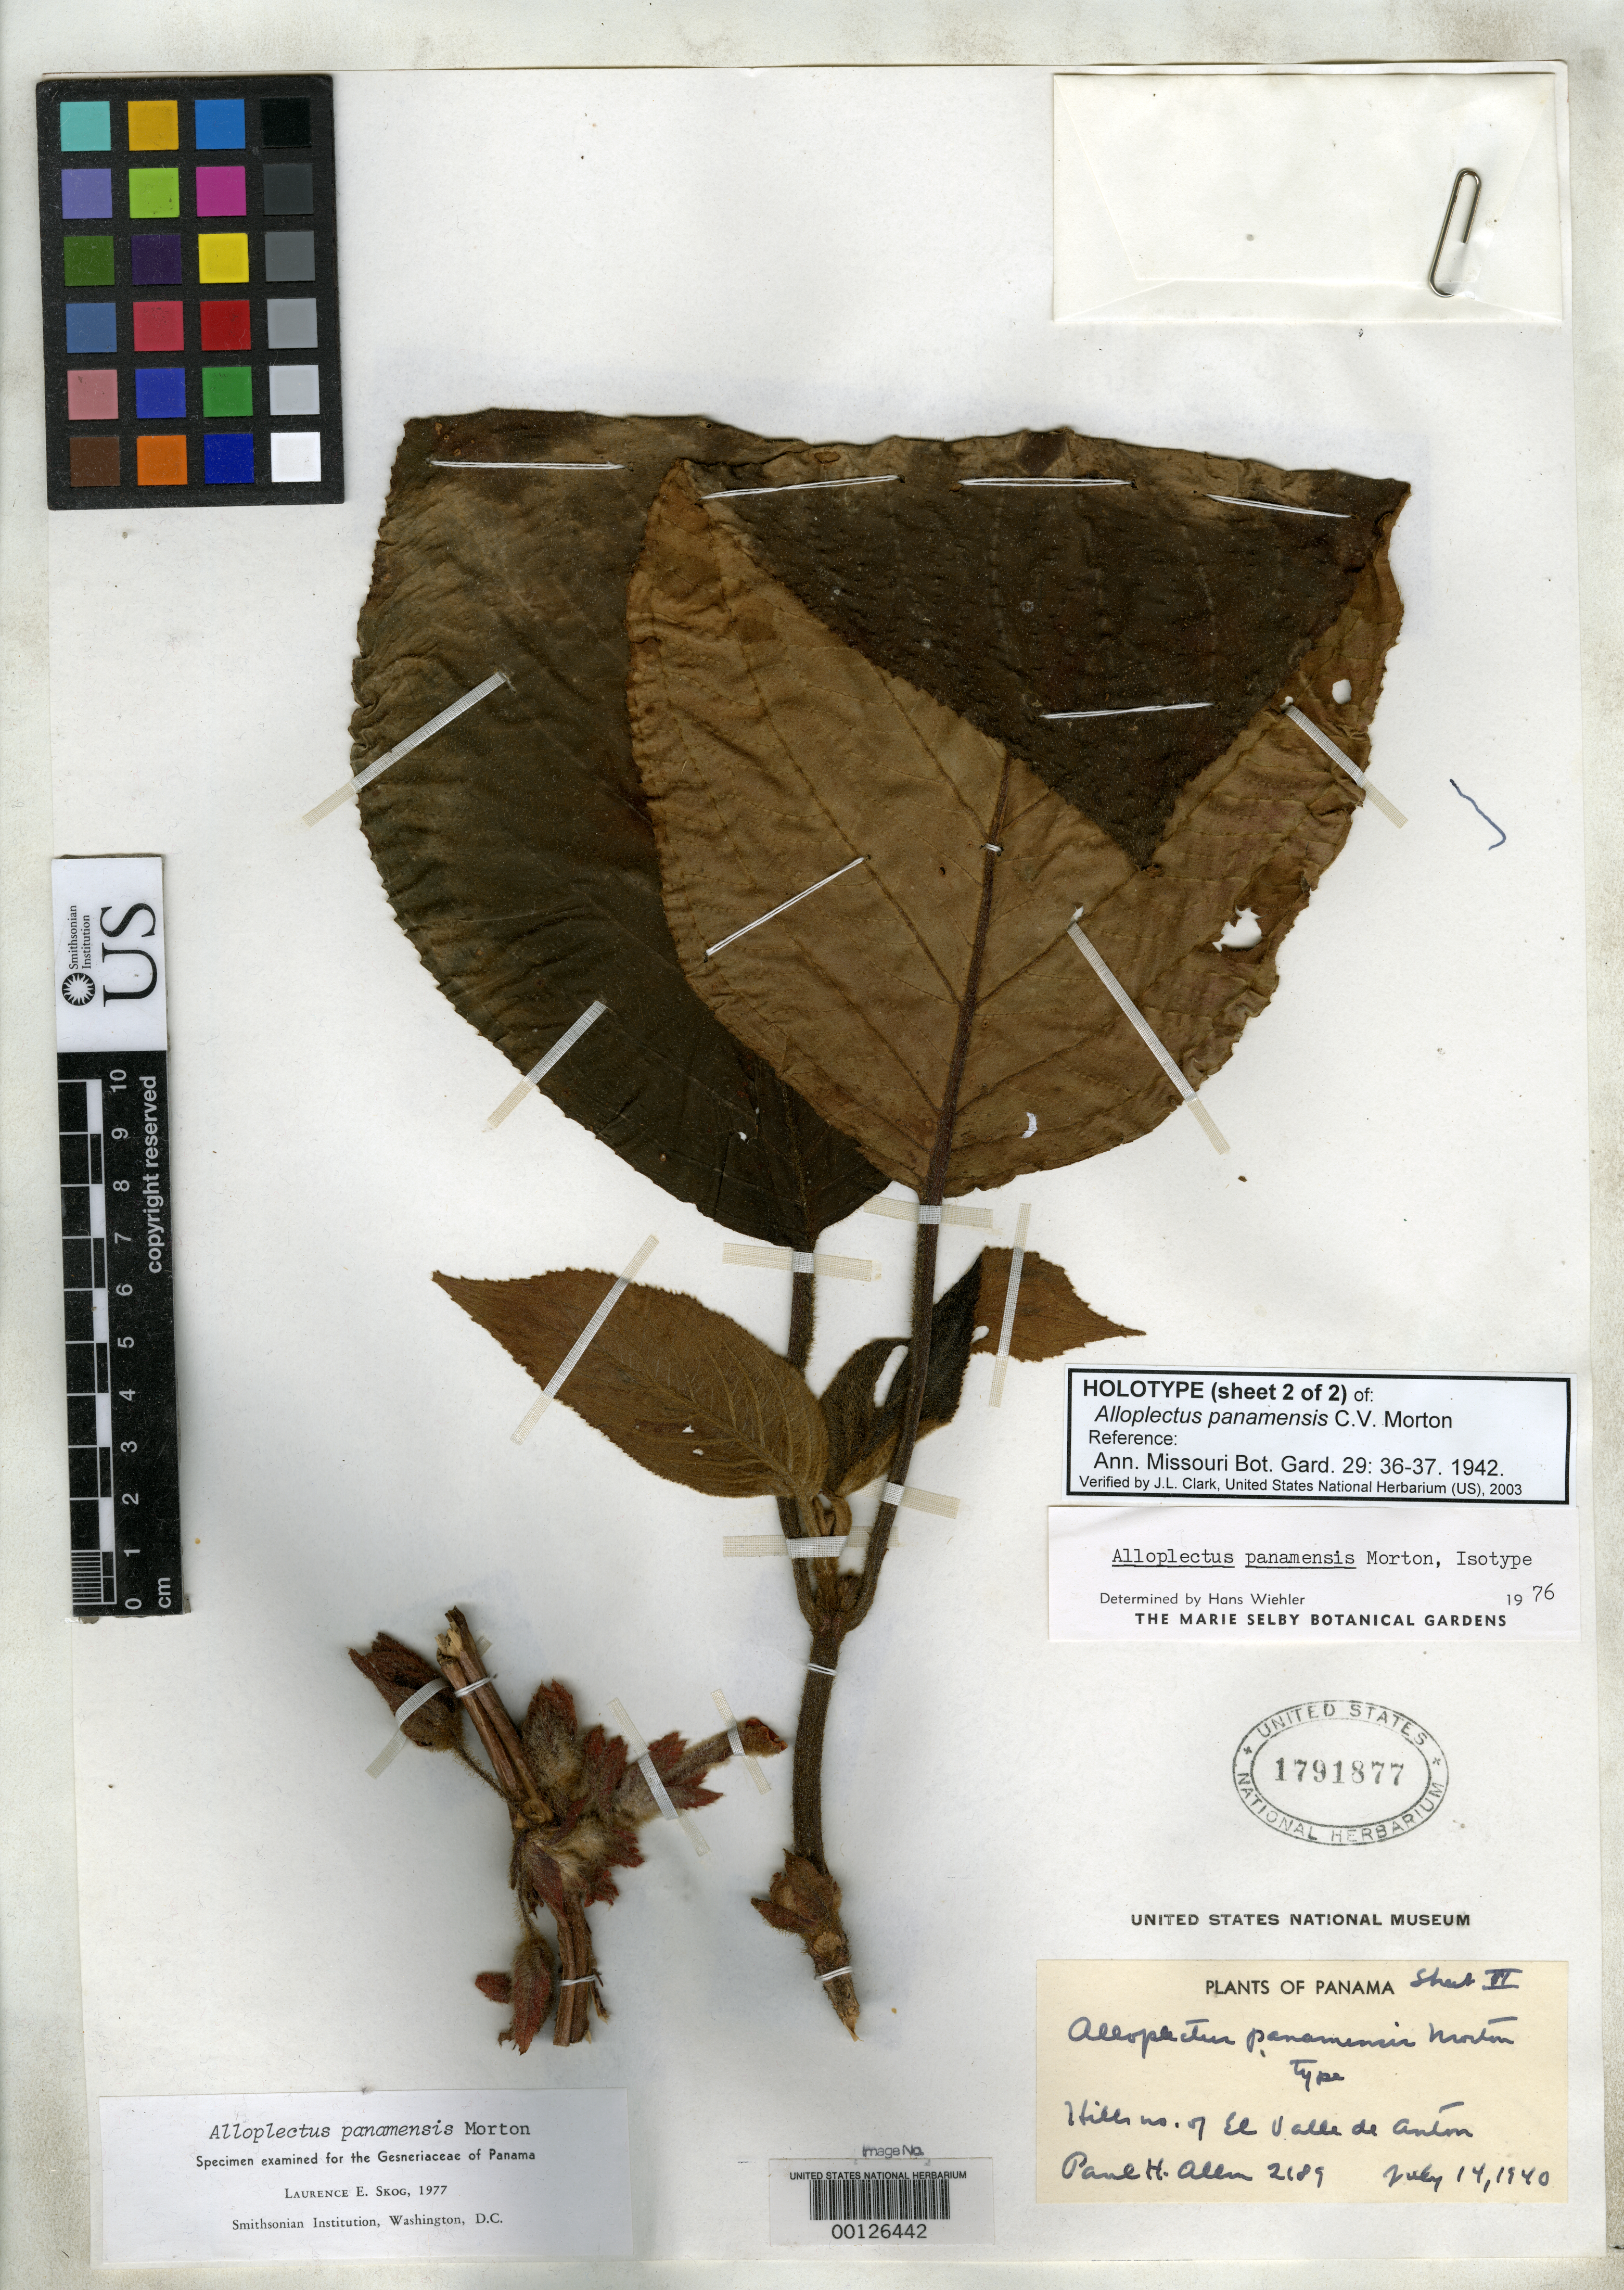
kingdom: Plantae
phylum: Tracheophyta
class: Magnoliopsida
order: Lamiales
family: Gesneriaceae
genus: Alloplectus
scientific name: Alloplectus panamensis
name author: C.V. Morton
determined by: Clark, J. L., (SEL), The Marie Selby Botanical Garden (UNITED STATES)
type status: Holotype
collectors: P. H. Allen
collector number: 2189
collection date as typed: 14 Jul 1940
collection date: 1940-07-14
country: Panama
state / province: Coclé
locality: Hills no. of El Valle de Anton.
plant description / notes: Sheet II [of holotype mounted on 2 sheets]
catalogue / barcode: US 1791877